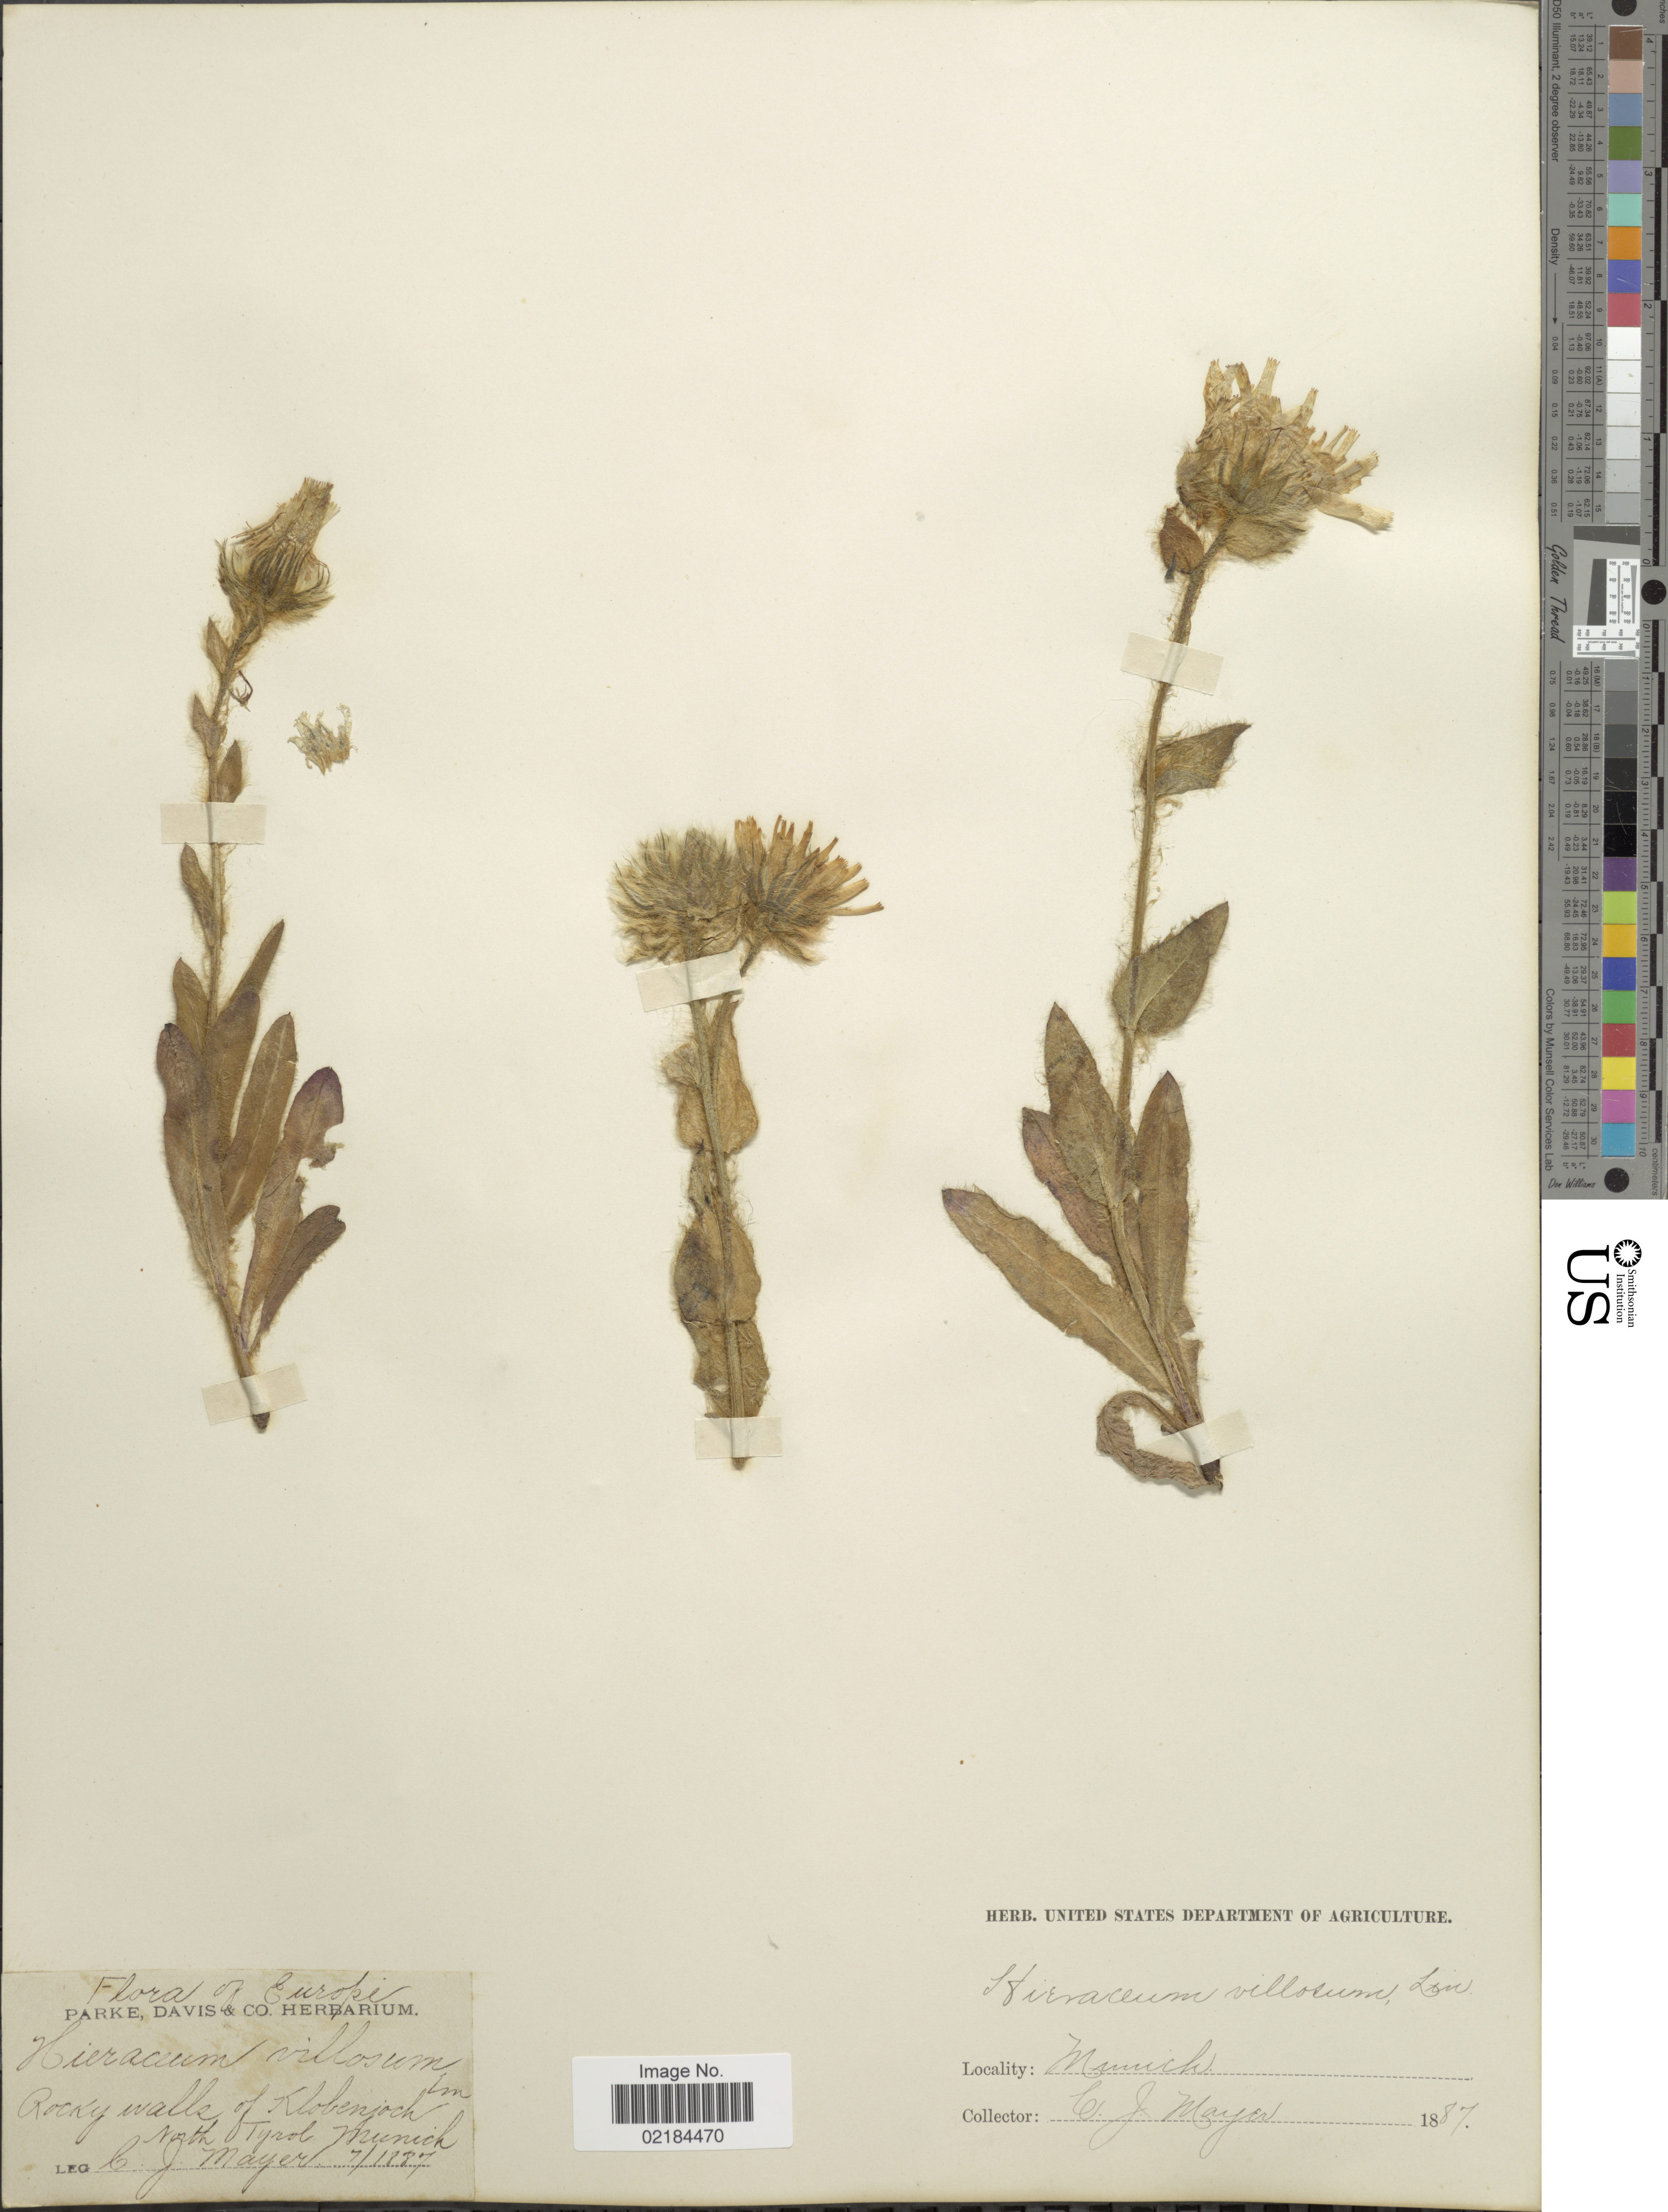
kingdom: Plantae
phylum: Tracheophyta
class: Magnoliopsida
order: Asterales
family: Asteraceae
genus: Hieracium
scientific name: Hieracium villosum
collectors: C. Mayer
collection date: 1887-07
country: Austria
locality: Rocky walls of Klobenjoch, North Tyrol, Munich